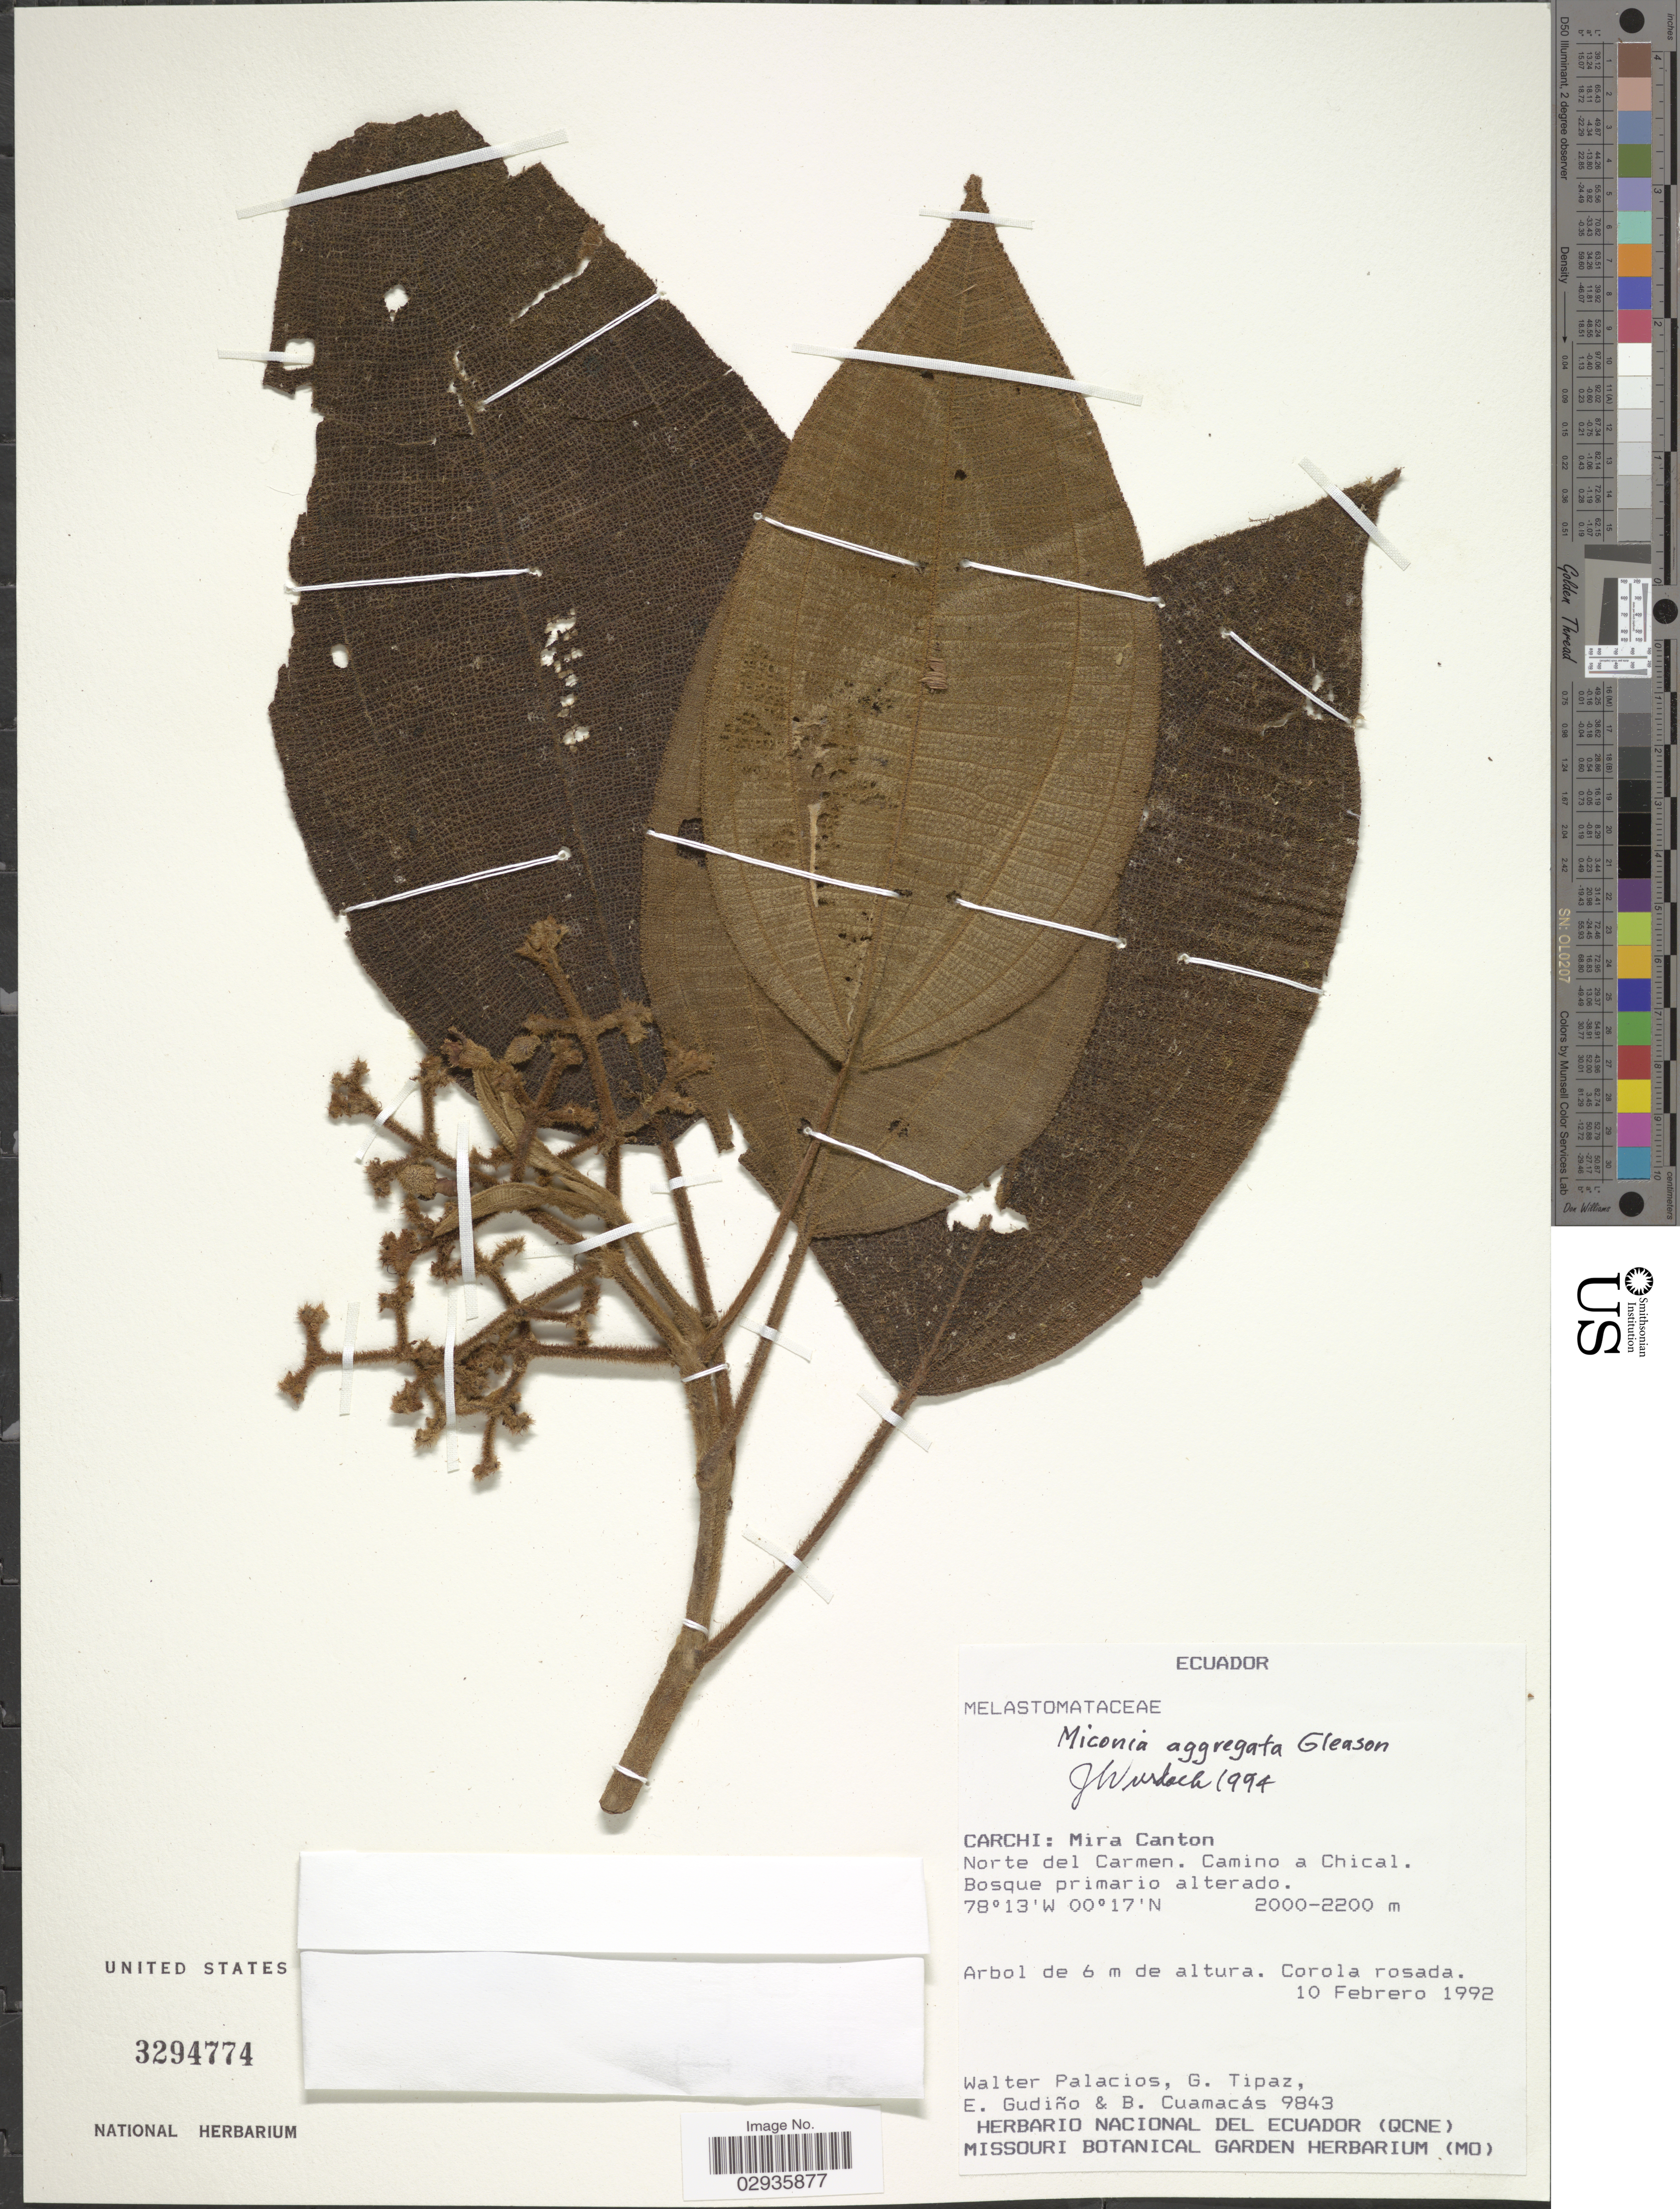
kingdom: Plantae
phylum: Tracheophyta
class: Magnoliopsida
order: Myrtales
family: Melastomataceae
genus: Miconia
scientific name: Miconia aggregata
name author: Gleason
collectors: W. Palacios, G. Tipaz, E. Gudiño & B. Cuamacas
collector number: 9843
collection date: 1992-02-10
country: Ecuador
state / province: Carchi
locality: Mira Canton, Norte del Carmen. Camino a Chical.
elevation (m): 2000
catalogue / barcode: US 3294774